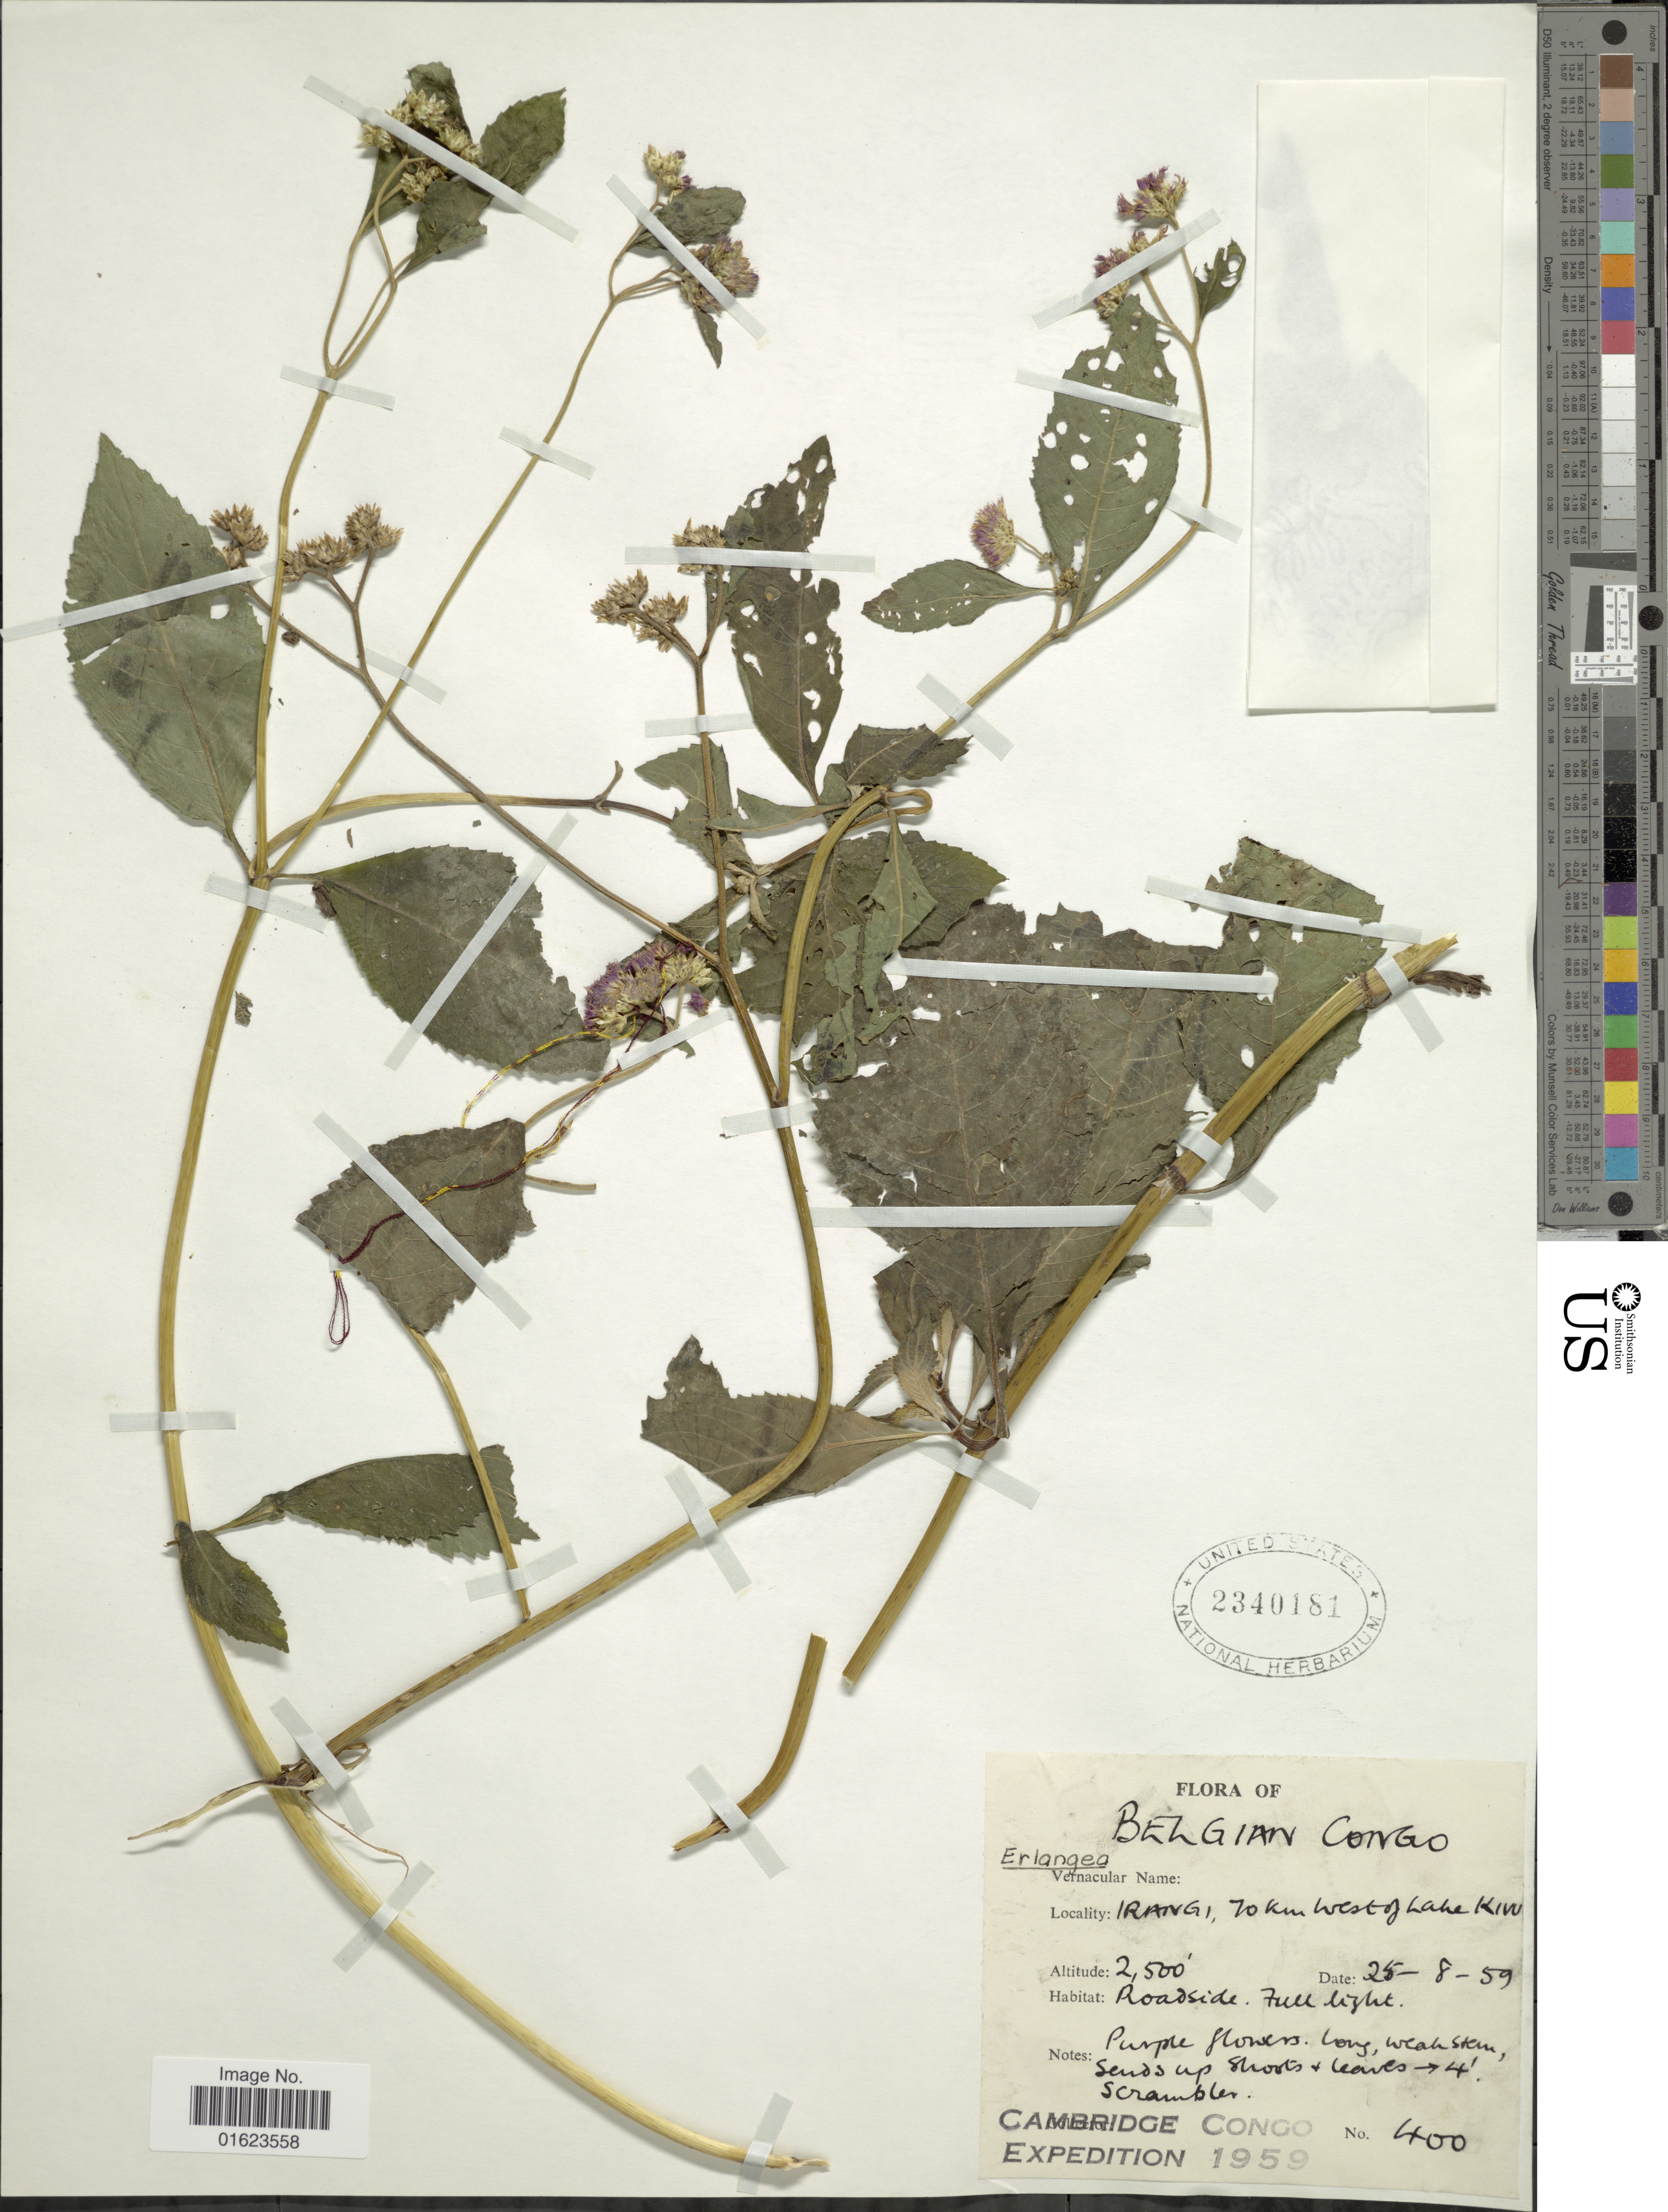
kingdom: Plantae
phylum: Tracheophyta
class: Magnoliopsida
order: Asterales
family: Asteraceae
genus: Bothriocline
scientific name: Bothriocline sp.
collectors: Cambridge Congo Expedition 1959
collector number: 400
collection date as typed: Transcribed d/m/y: 25/8/59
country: Congo, Democratic Republic of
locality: Belgian Congo. Irangi, 70 km West of Lake Kivu.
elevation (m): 762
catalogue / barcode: US 2340181